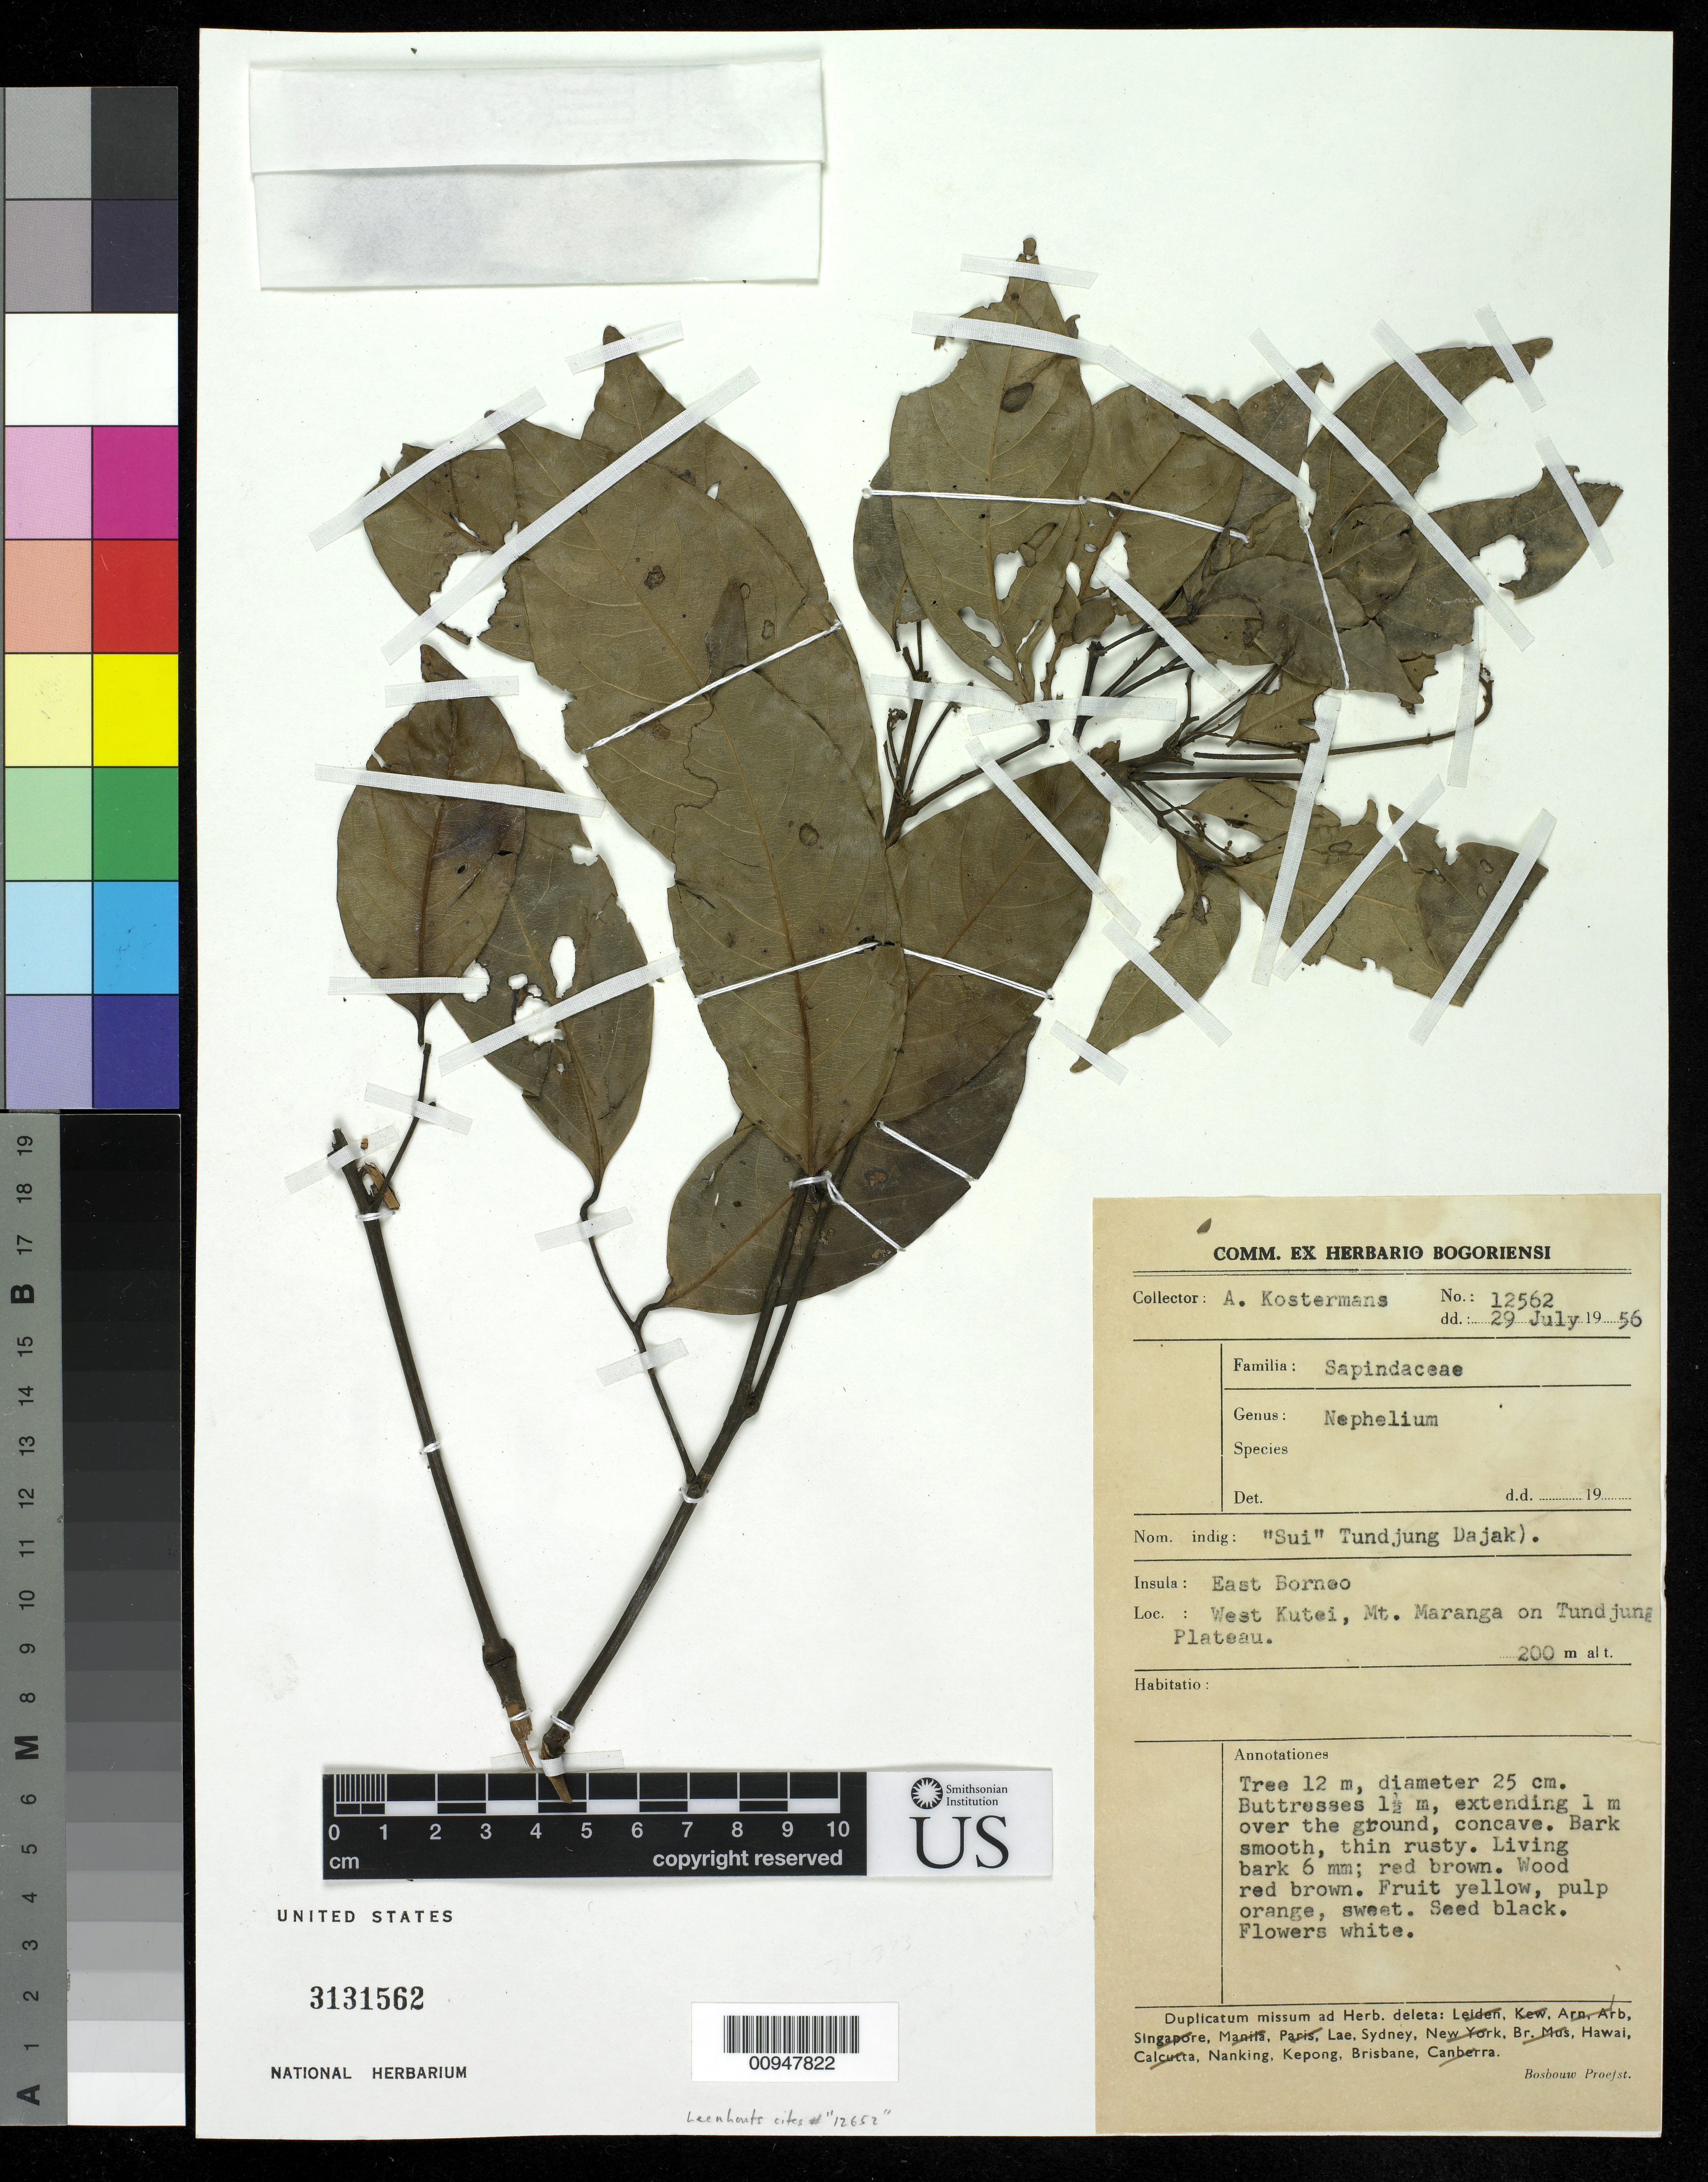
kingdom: Plantae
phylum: Tracheophyta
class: Magnoliopsida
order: Sapindales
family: Sapindaceae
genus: Nephelium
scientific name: Nephelium sp.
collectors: A. J. G. Kostermans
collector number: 12562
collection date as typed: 28 Jul 1956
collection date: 1956-07-28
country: Malaysia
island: Borneo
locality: West Kutei, Mt. Maranga on Tundjung Plateau.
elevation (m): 200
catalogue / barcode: US 3131562